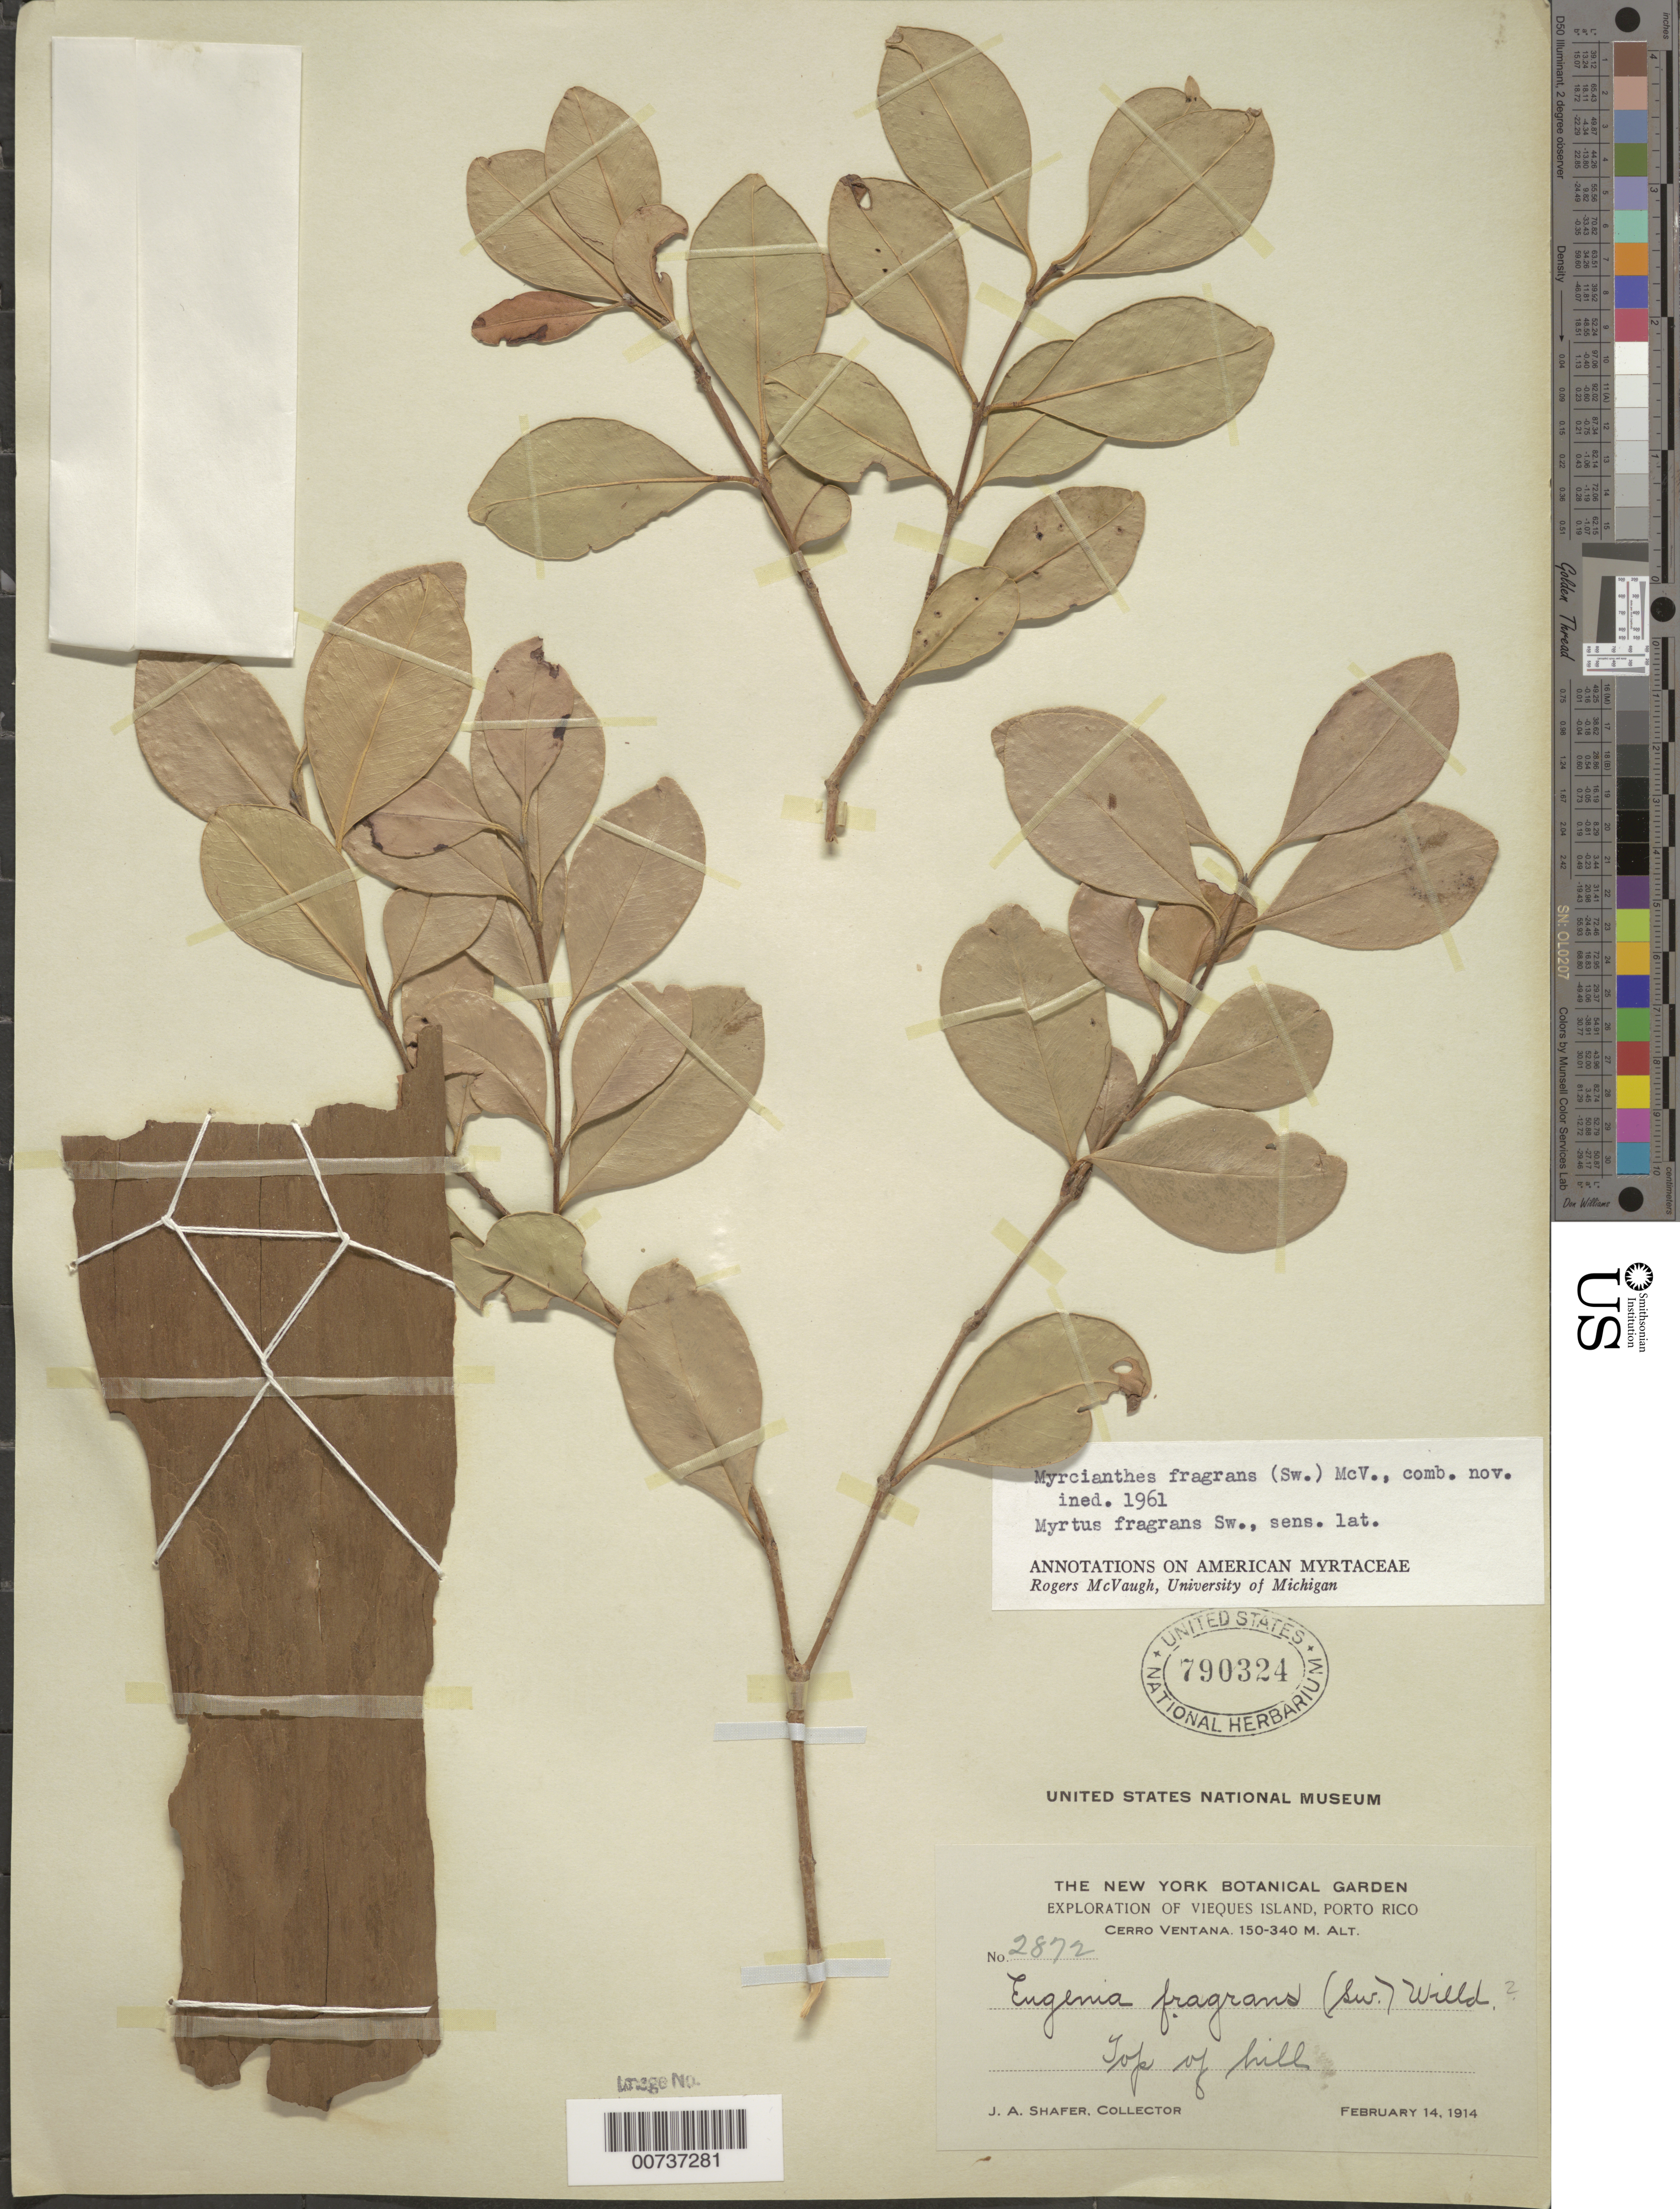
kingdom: Plantae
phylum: Tracheophyta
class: Magnoliopsida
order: Myrtales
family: Myrtaceae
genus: Myrcianthes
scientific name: Myrcianthes fragrans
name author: (Sw.) McVaugh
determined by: McVaugh, R.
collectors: J. A. Shafer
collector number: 2872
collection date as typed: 14 Feb 1914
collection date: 1914-02-14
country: Puerto Rico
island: Vieques I.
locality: Cerro Ventana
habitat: Top of Hill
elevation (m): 150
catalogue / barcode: US 790324